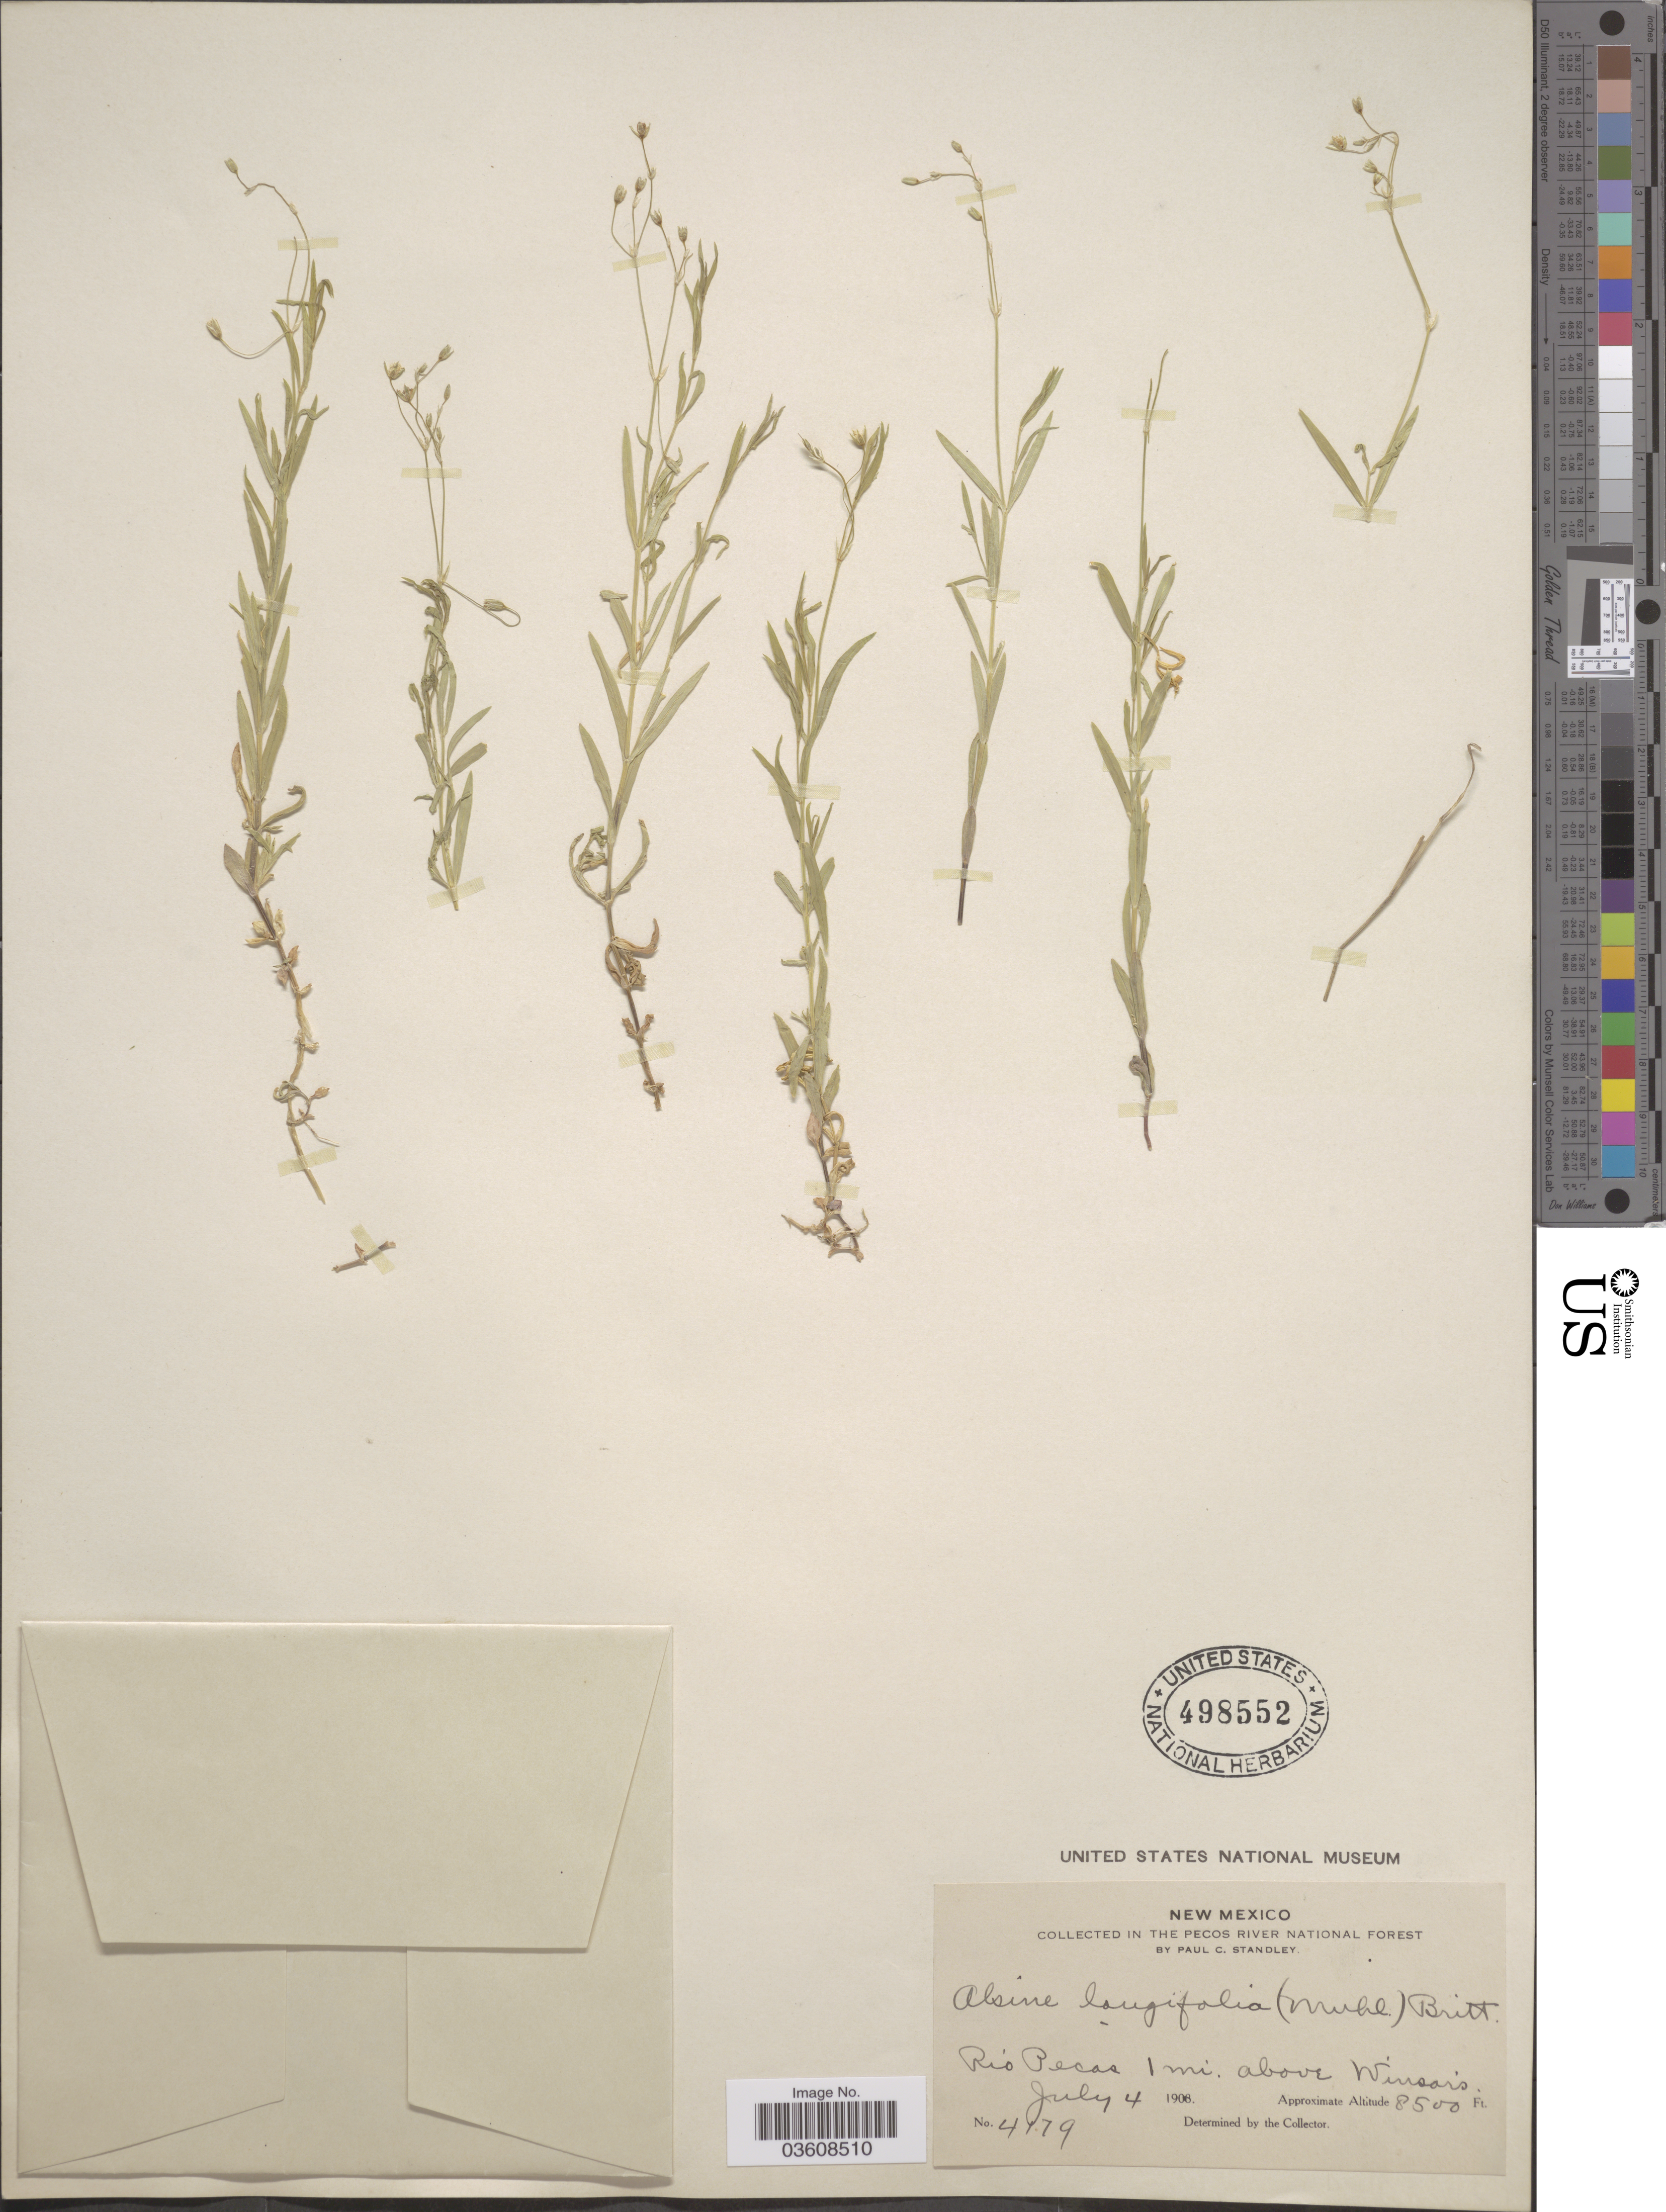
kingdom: Plantae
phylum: Tracheophyta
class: Magnoliopsida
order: Caryophyllales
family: Caryophyllaceae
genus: Stellaria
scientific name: Stellaria longifolia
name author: Muhl. ex Willd.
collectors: P. C. Standley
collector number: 4179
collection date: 1906-07-04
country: United States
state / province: New Mexico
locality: The Pecos River National Forest. Rio Pecos 1 mi. above Winsor's.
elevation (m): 2591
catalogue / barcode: US 498552